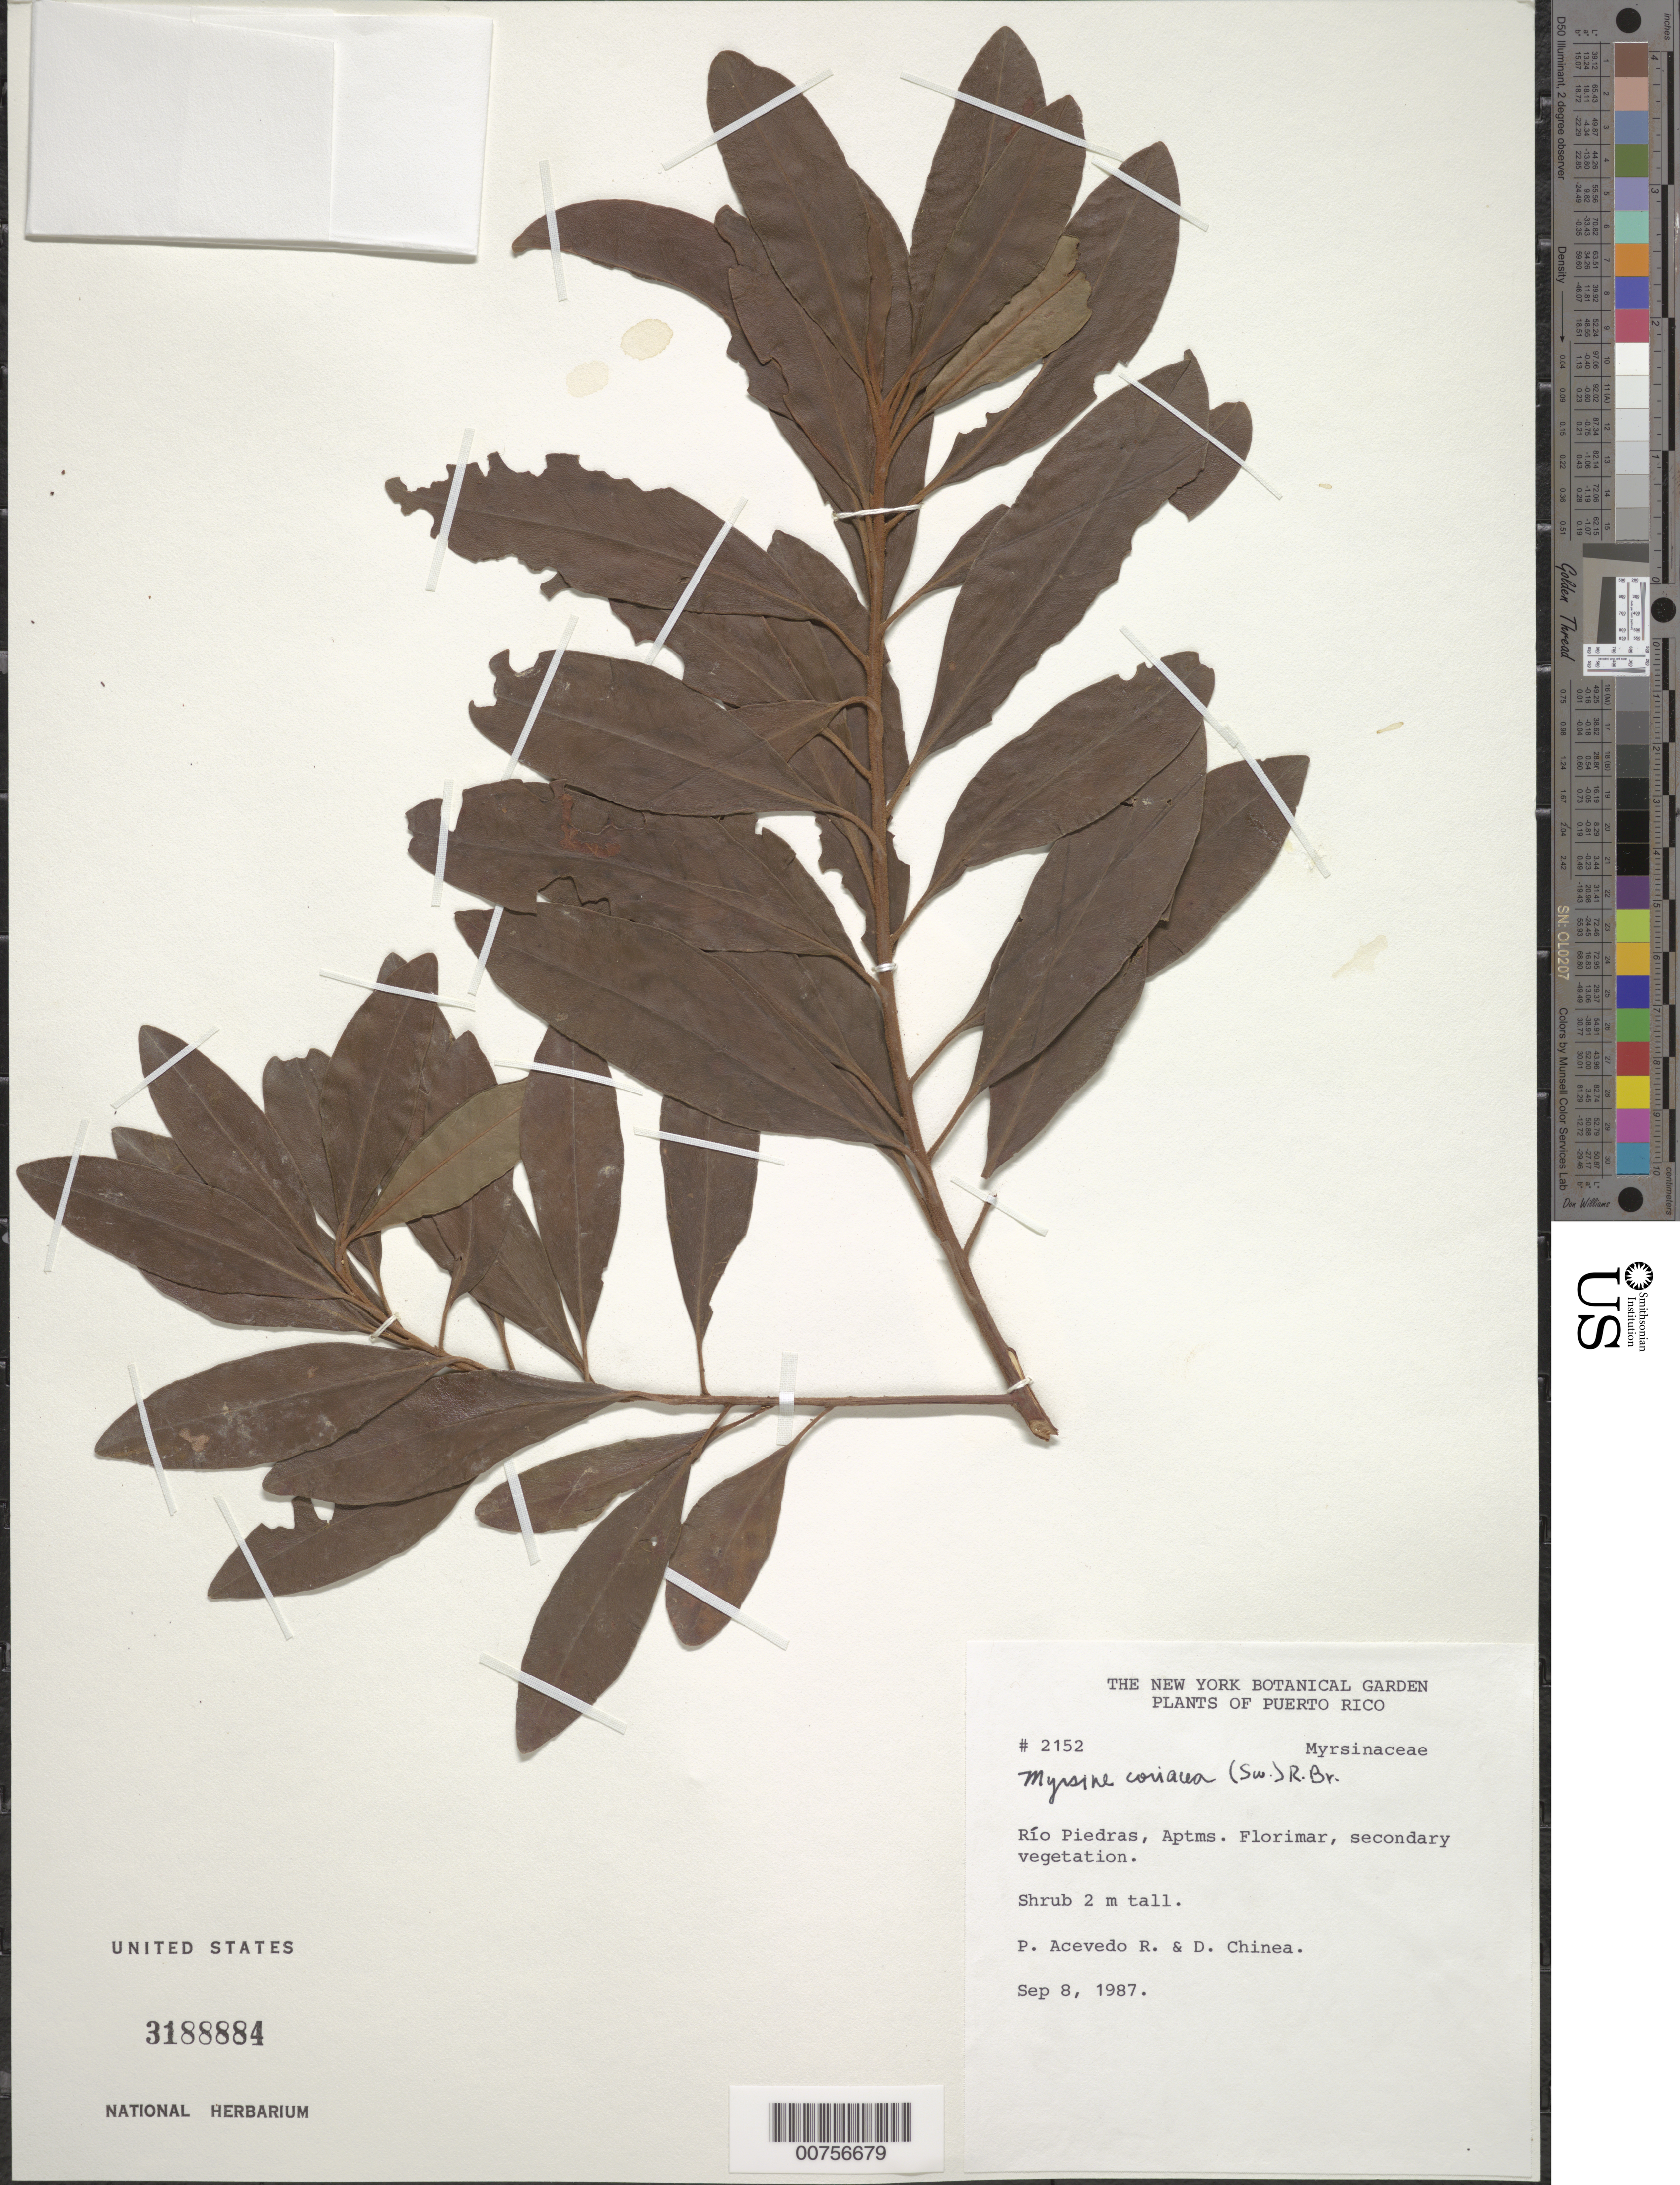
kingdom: Plantae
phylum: Tracheophyta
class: Magnoliopsida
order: Ericales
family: Primulaceae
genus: Myrsine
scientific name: Myrsine coriacea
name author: (Sw.) R. Br. ex Roem. & Schult.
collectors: P. Acevedo-Rodr. & D. Chinea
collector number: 2152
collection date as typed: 10 Sep 1987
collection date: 1987-09-10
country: Puerto Rico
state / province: San Juan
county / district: Río Piedras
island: Puerto Rico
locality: Río Piedras; close to Florimar Apt.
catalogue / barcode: US 3188884